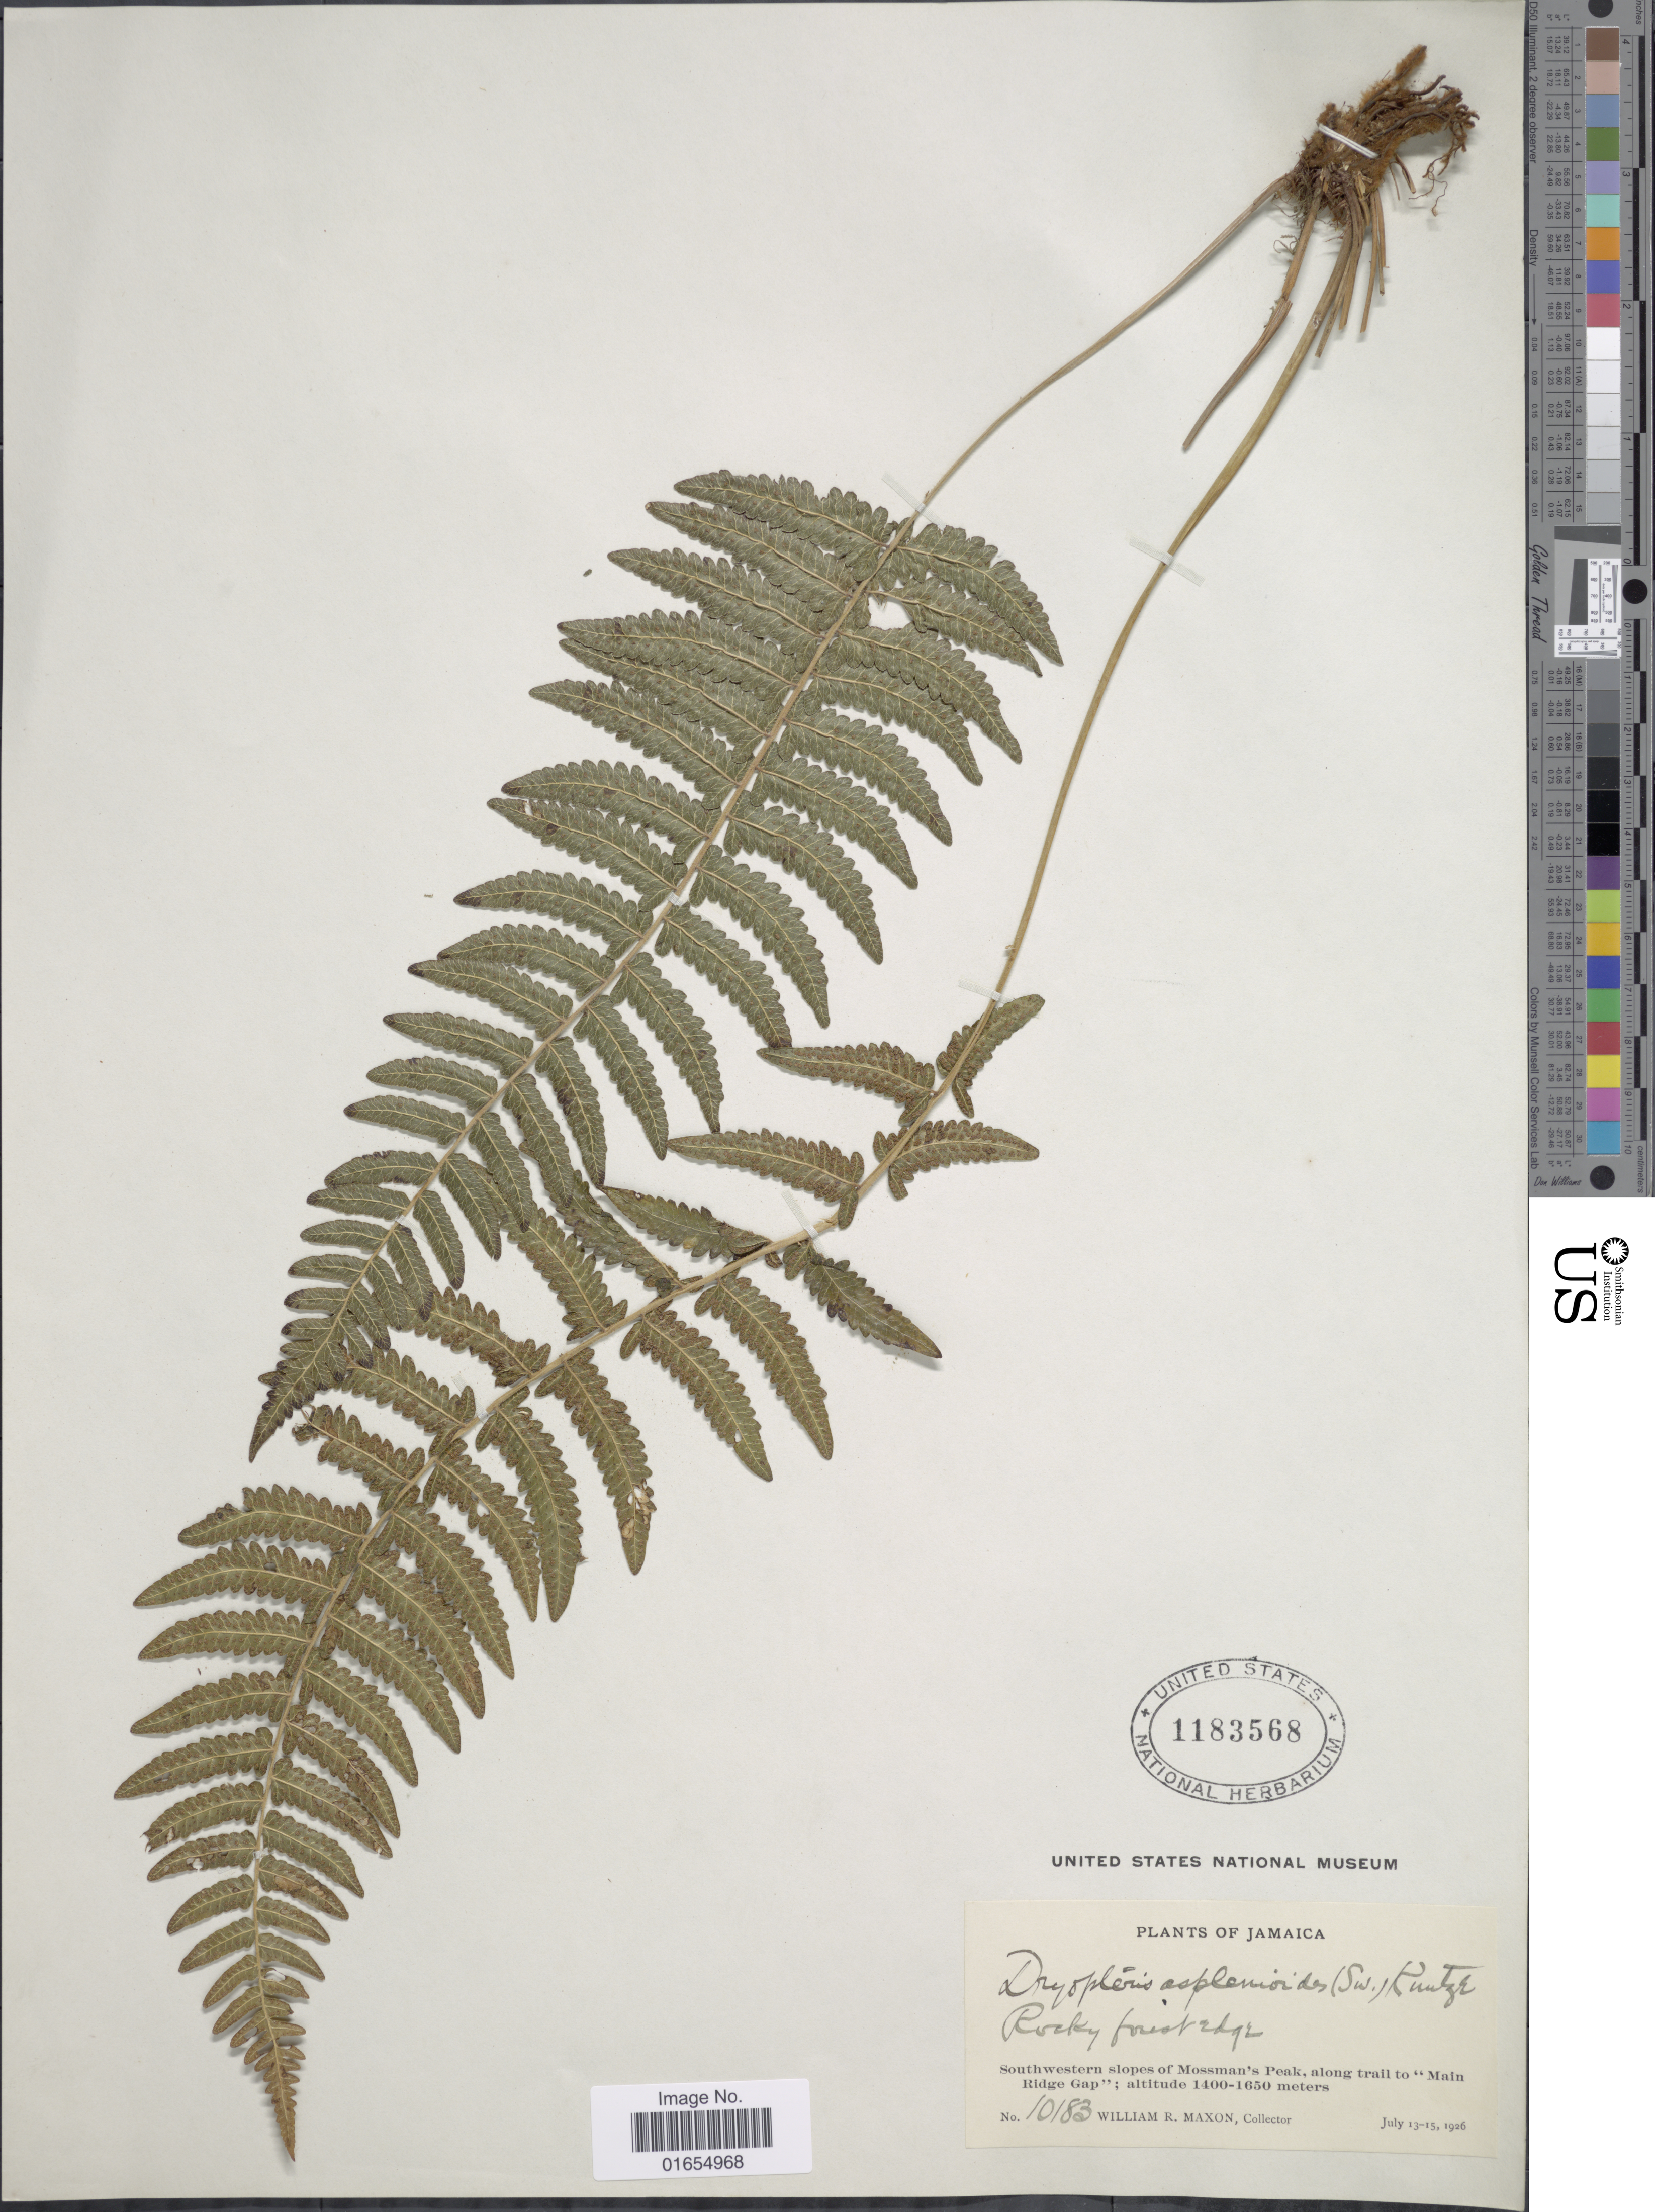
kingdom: Plantae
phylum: Tracheophyta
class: Polypodiopsida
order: Polypodiales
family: Thelypteridaceae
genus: Goniopteris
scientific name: Goniopteris retroflexa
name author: (L.) Pic. Serm.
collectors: W. R. Maxon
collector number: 10183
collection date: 1926-07-13/1926-07-15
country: Jamaica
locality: Southwestern slopes of Mossman's Peak, along trail to "Main Ridge Gap"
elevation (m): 1400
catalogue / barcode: US 1183568